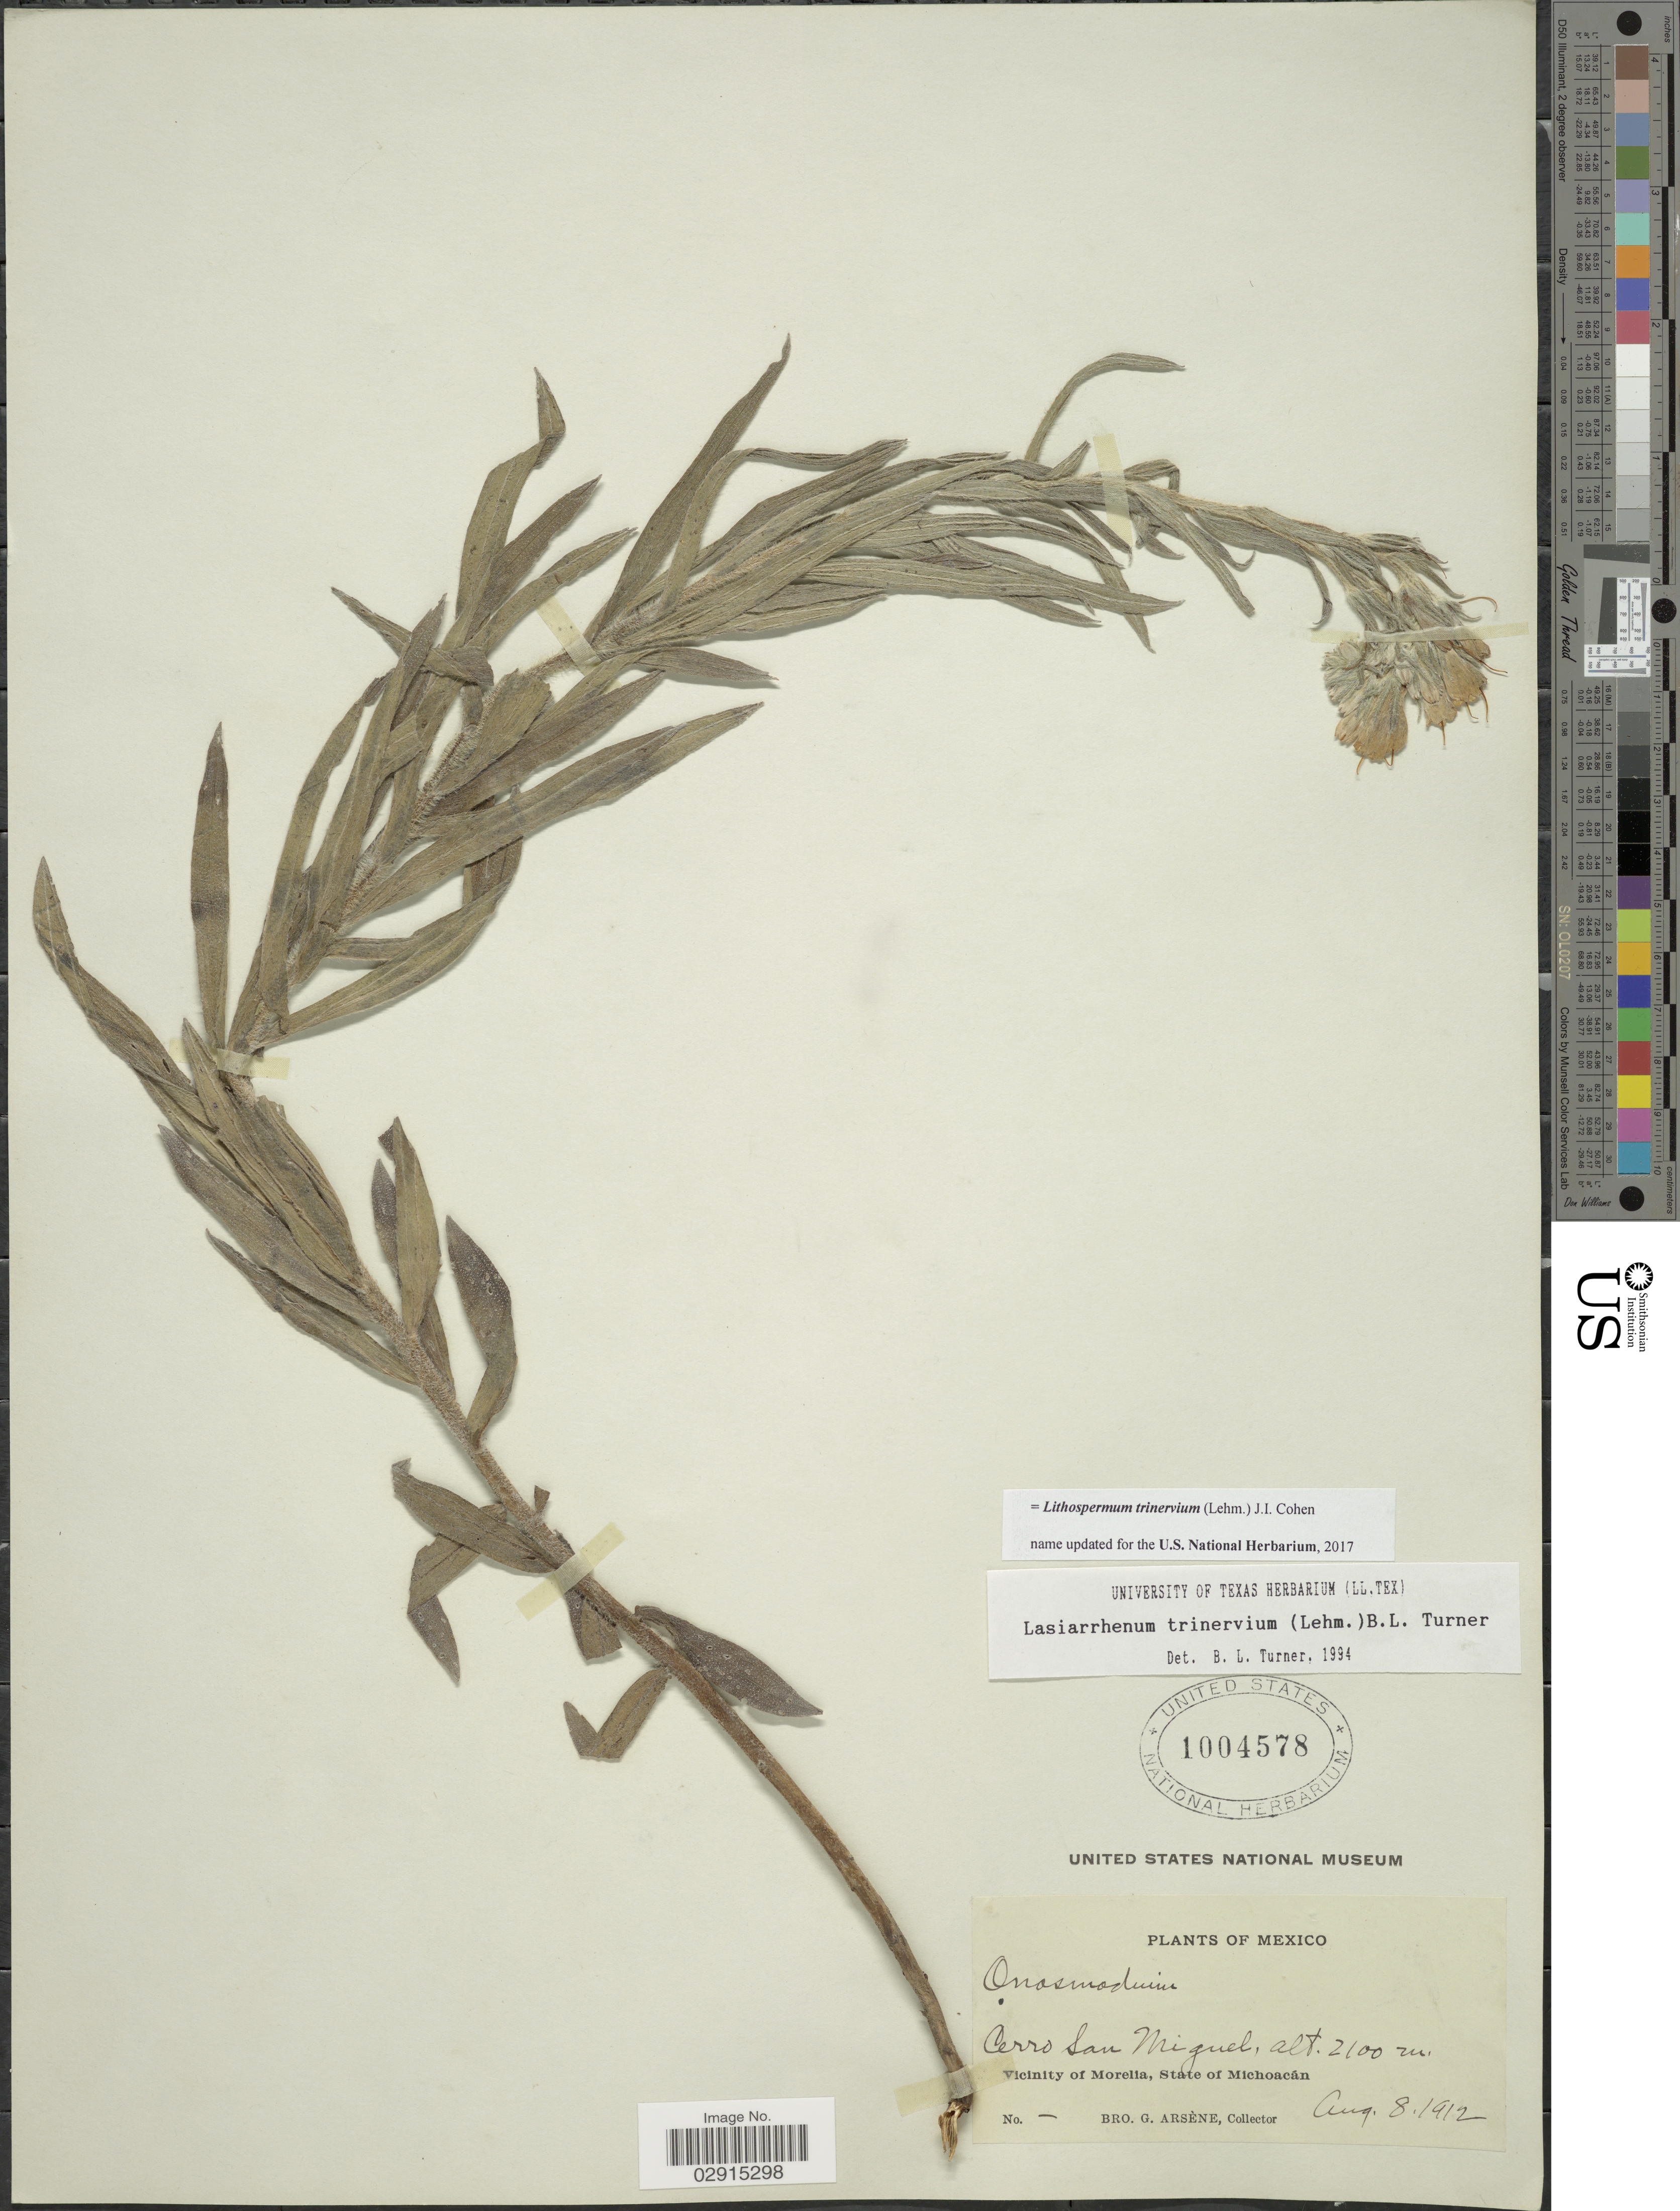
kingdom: Plantae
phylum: Tracheophyta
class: Magnoliopsida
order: Boraginales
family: Boraginaceae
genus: Lithospermum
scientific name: Lithospermum trinervium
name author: (Lehm.) J.I. Cohen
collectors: Bro. G. Arsène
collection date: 1912-08-08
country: Mexico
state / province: Michoacán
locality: Cerro San Miguel. Vicinity of Morelia.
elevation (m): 2100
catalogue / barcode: US 1004578